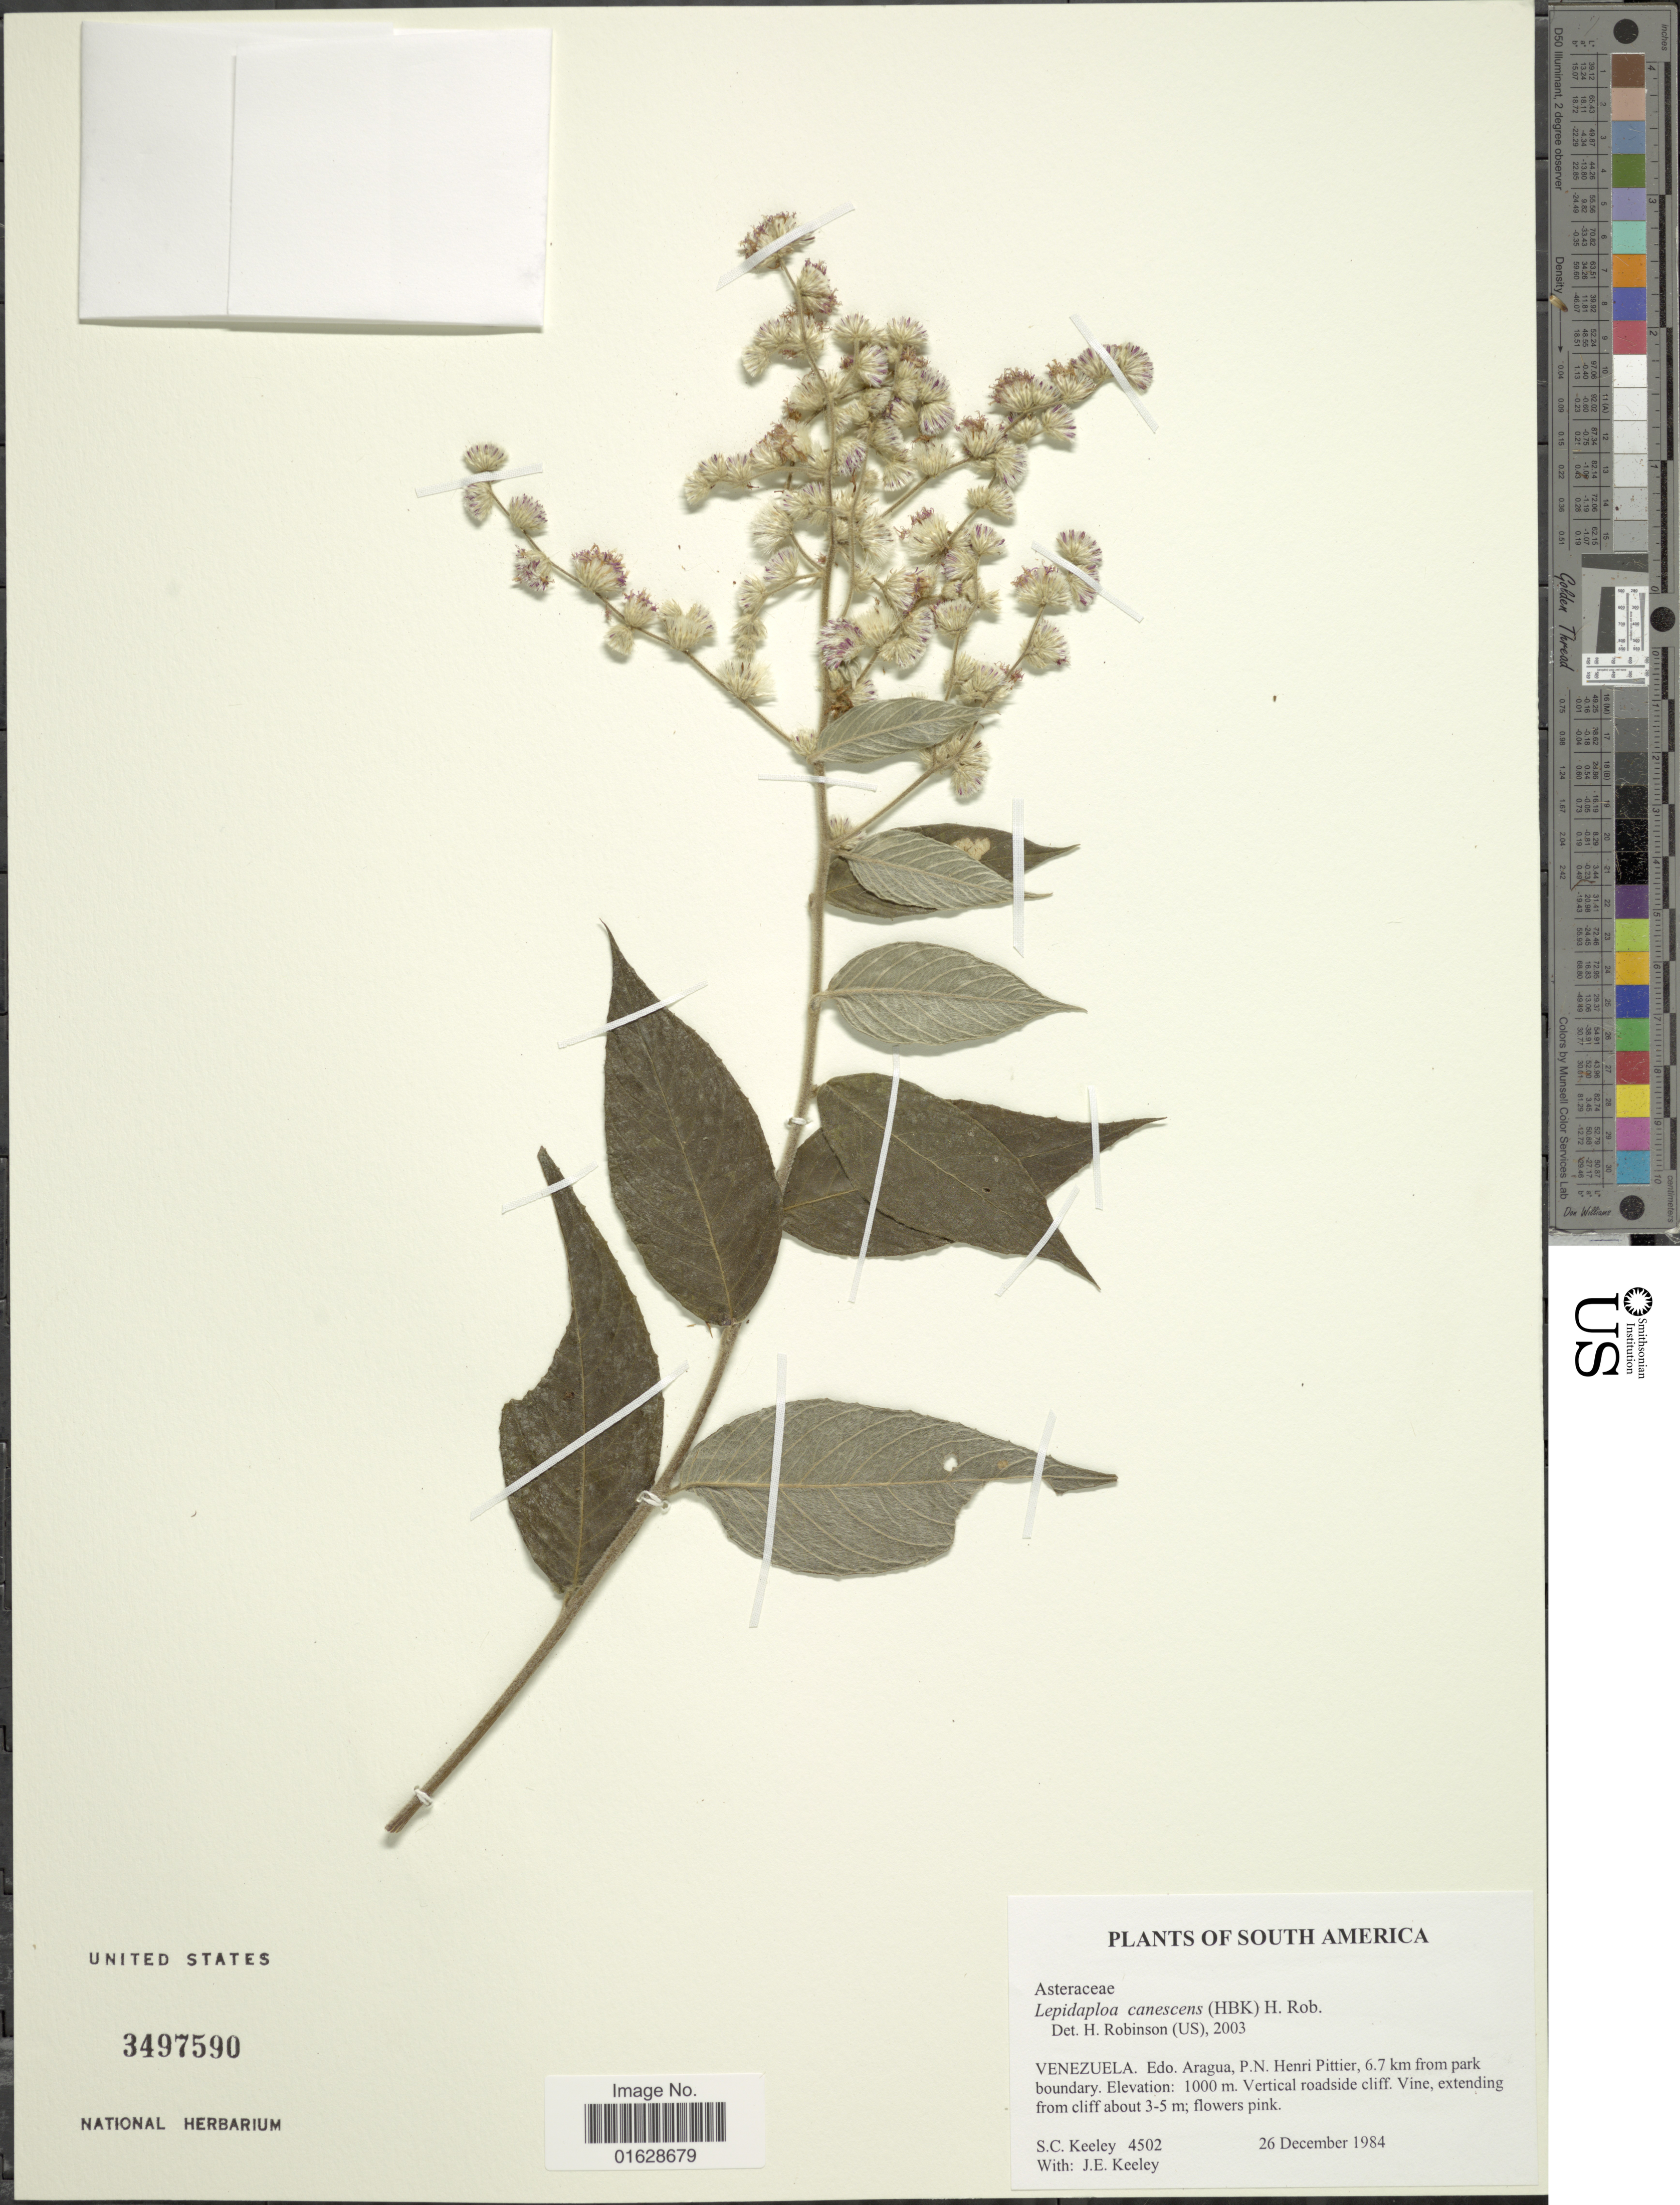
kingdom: Plantae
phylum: Tracheophyta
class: Magnoliopsida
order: Asterales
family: Asteraceae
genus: Lepidaploa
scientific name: Lepidaploa canescens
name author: (Kunth) H. Rob.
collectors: S. C. Keeley & J. E. Keeley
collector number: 4502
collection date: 1984-12-26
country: Venezuela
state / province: Aragua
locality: South America. Venezuela. Edo. Aragua, P. N. Henri Pittier, 6.7 km from park boundary. Vertical roadside cliff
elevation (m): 1000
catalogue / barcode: US 3497590